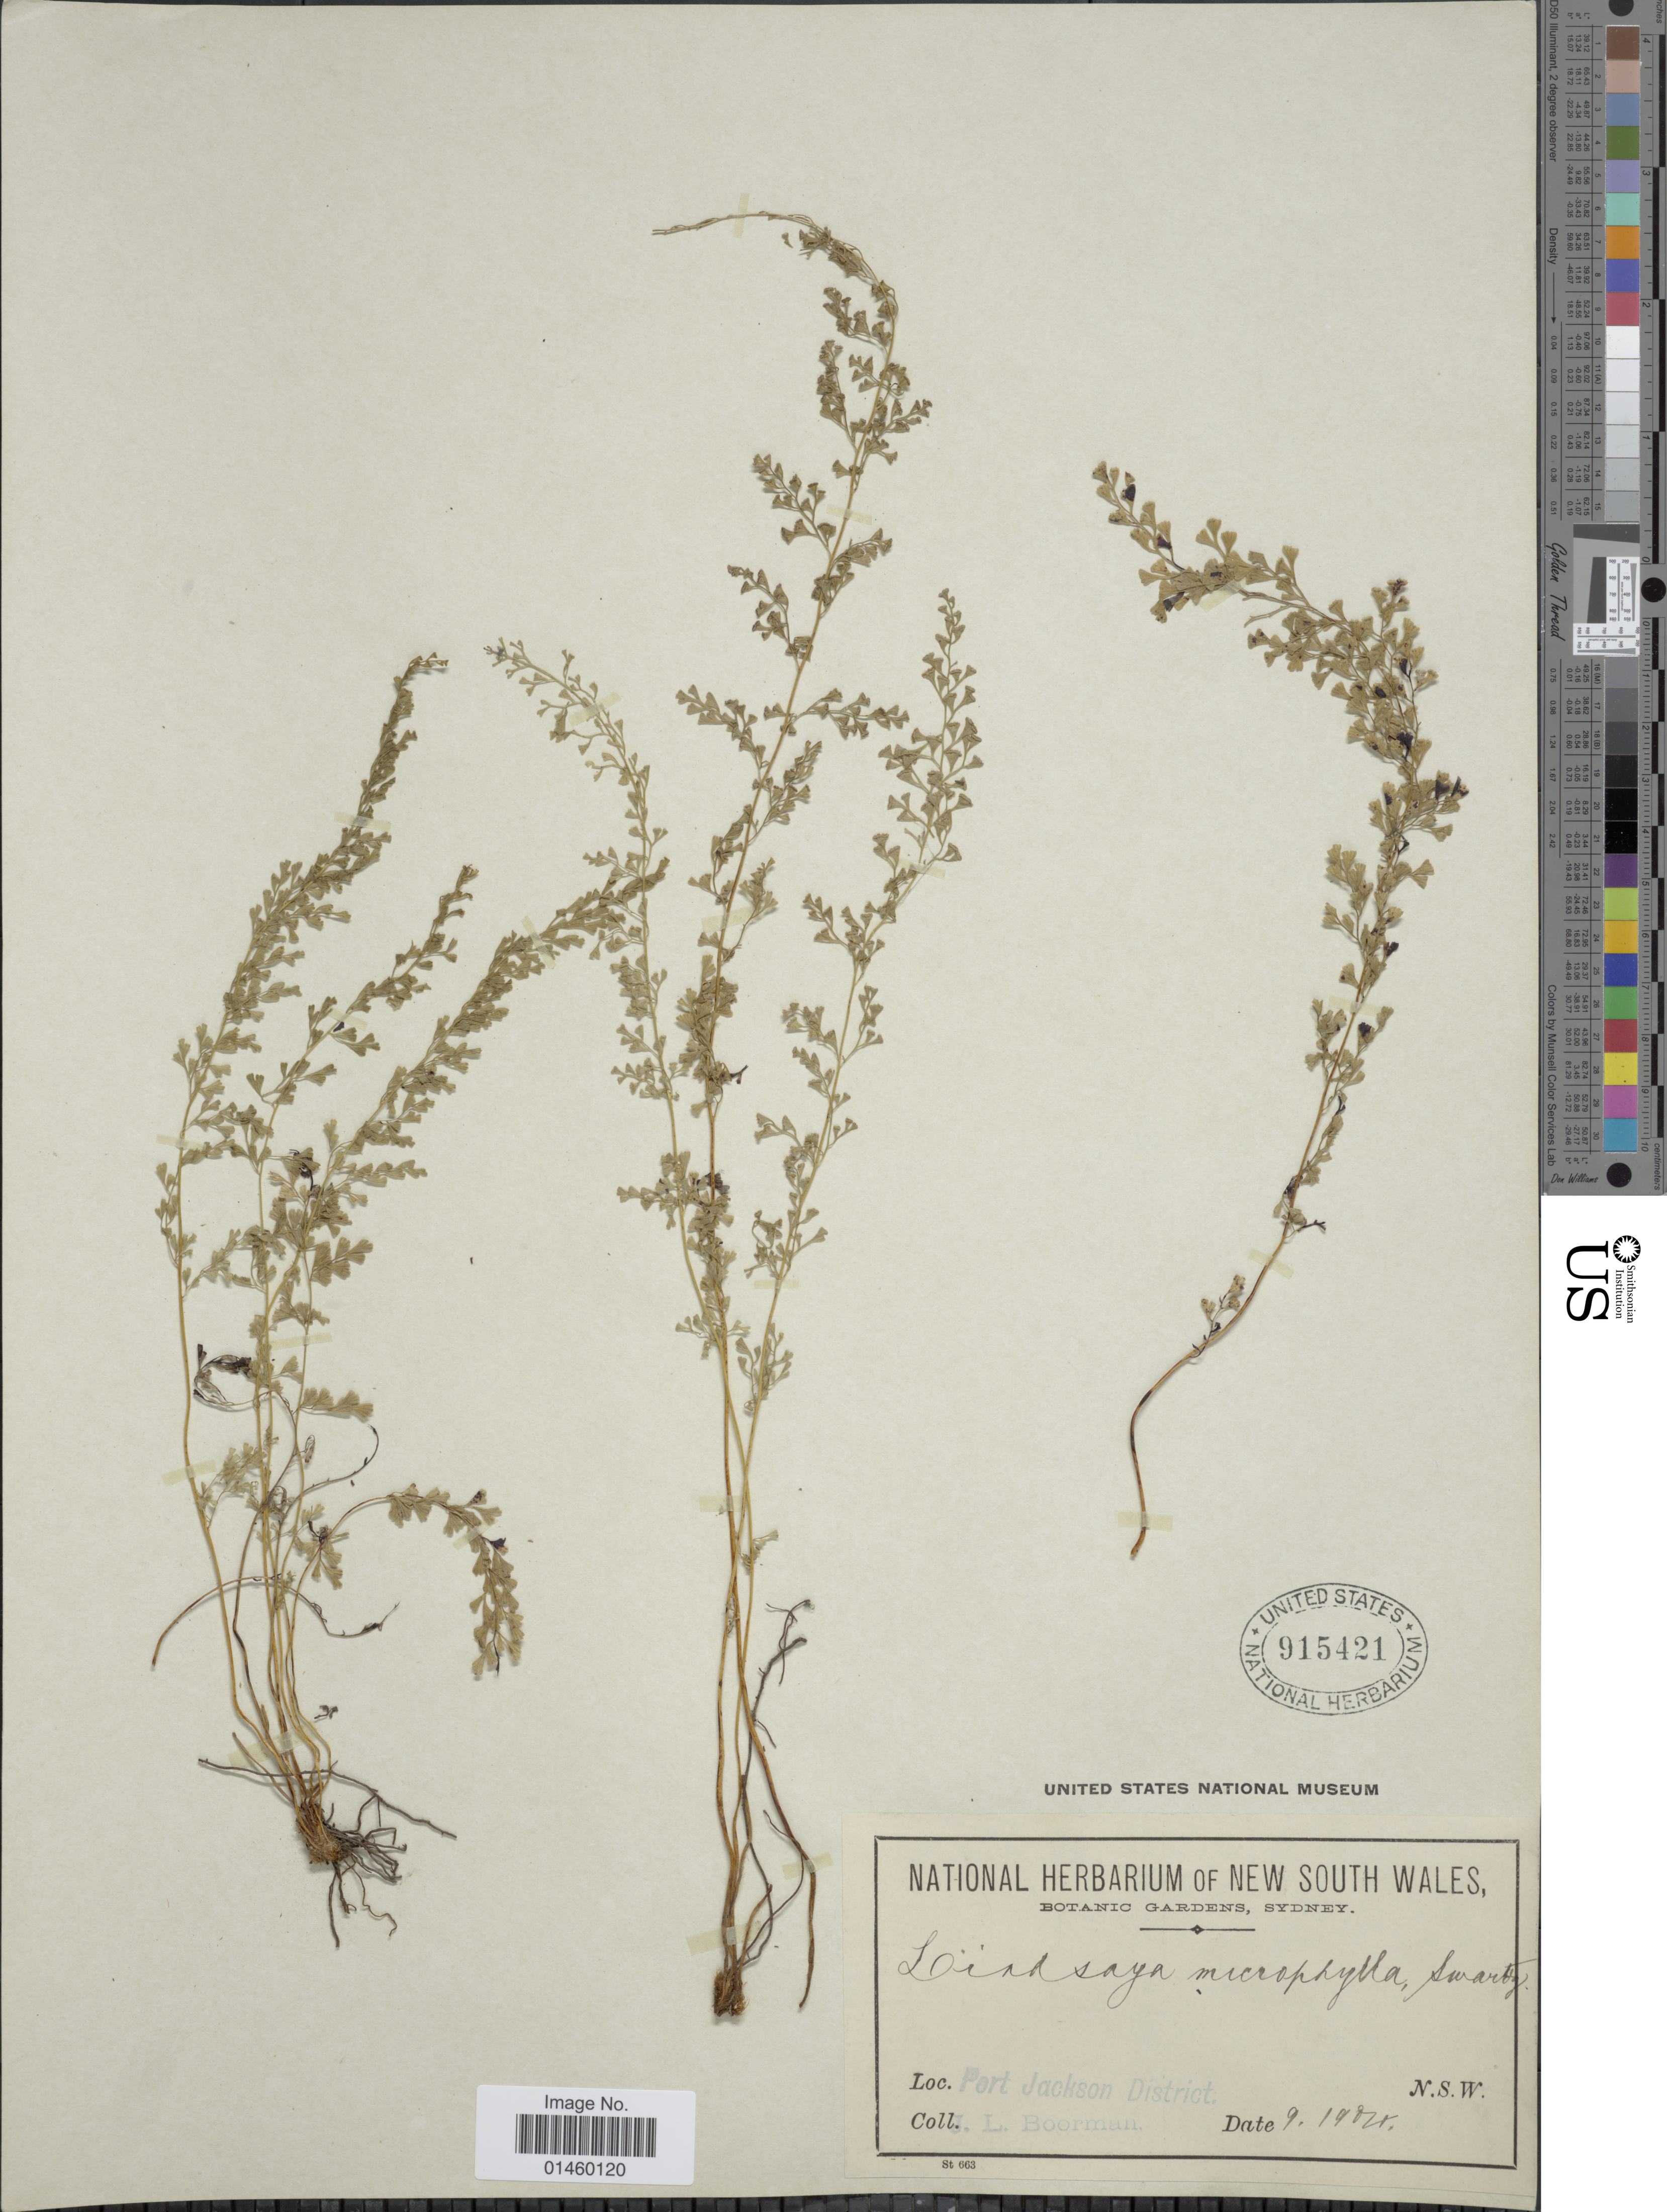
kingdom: Plantae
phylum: Tracheophyta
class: Polypodiopsida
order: Polypodiales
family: Lindsaeaceae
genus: Lindsaea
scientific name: Lindsaea microphylla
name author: Sw.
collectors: J. Boorman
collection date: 1904-09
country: Australia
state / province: New South Wales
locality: Port Jackson District. N.S.W.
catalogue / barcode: US 915421